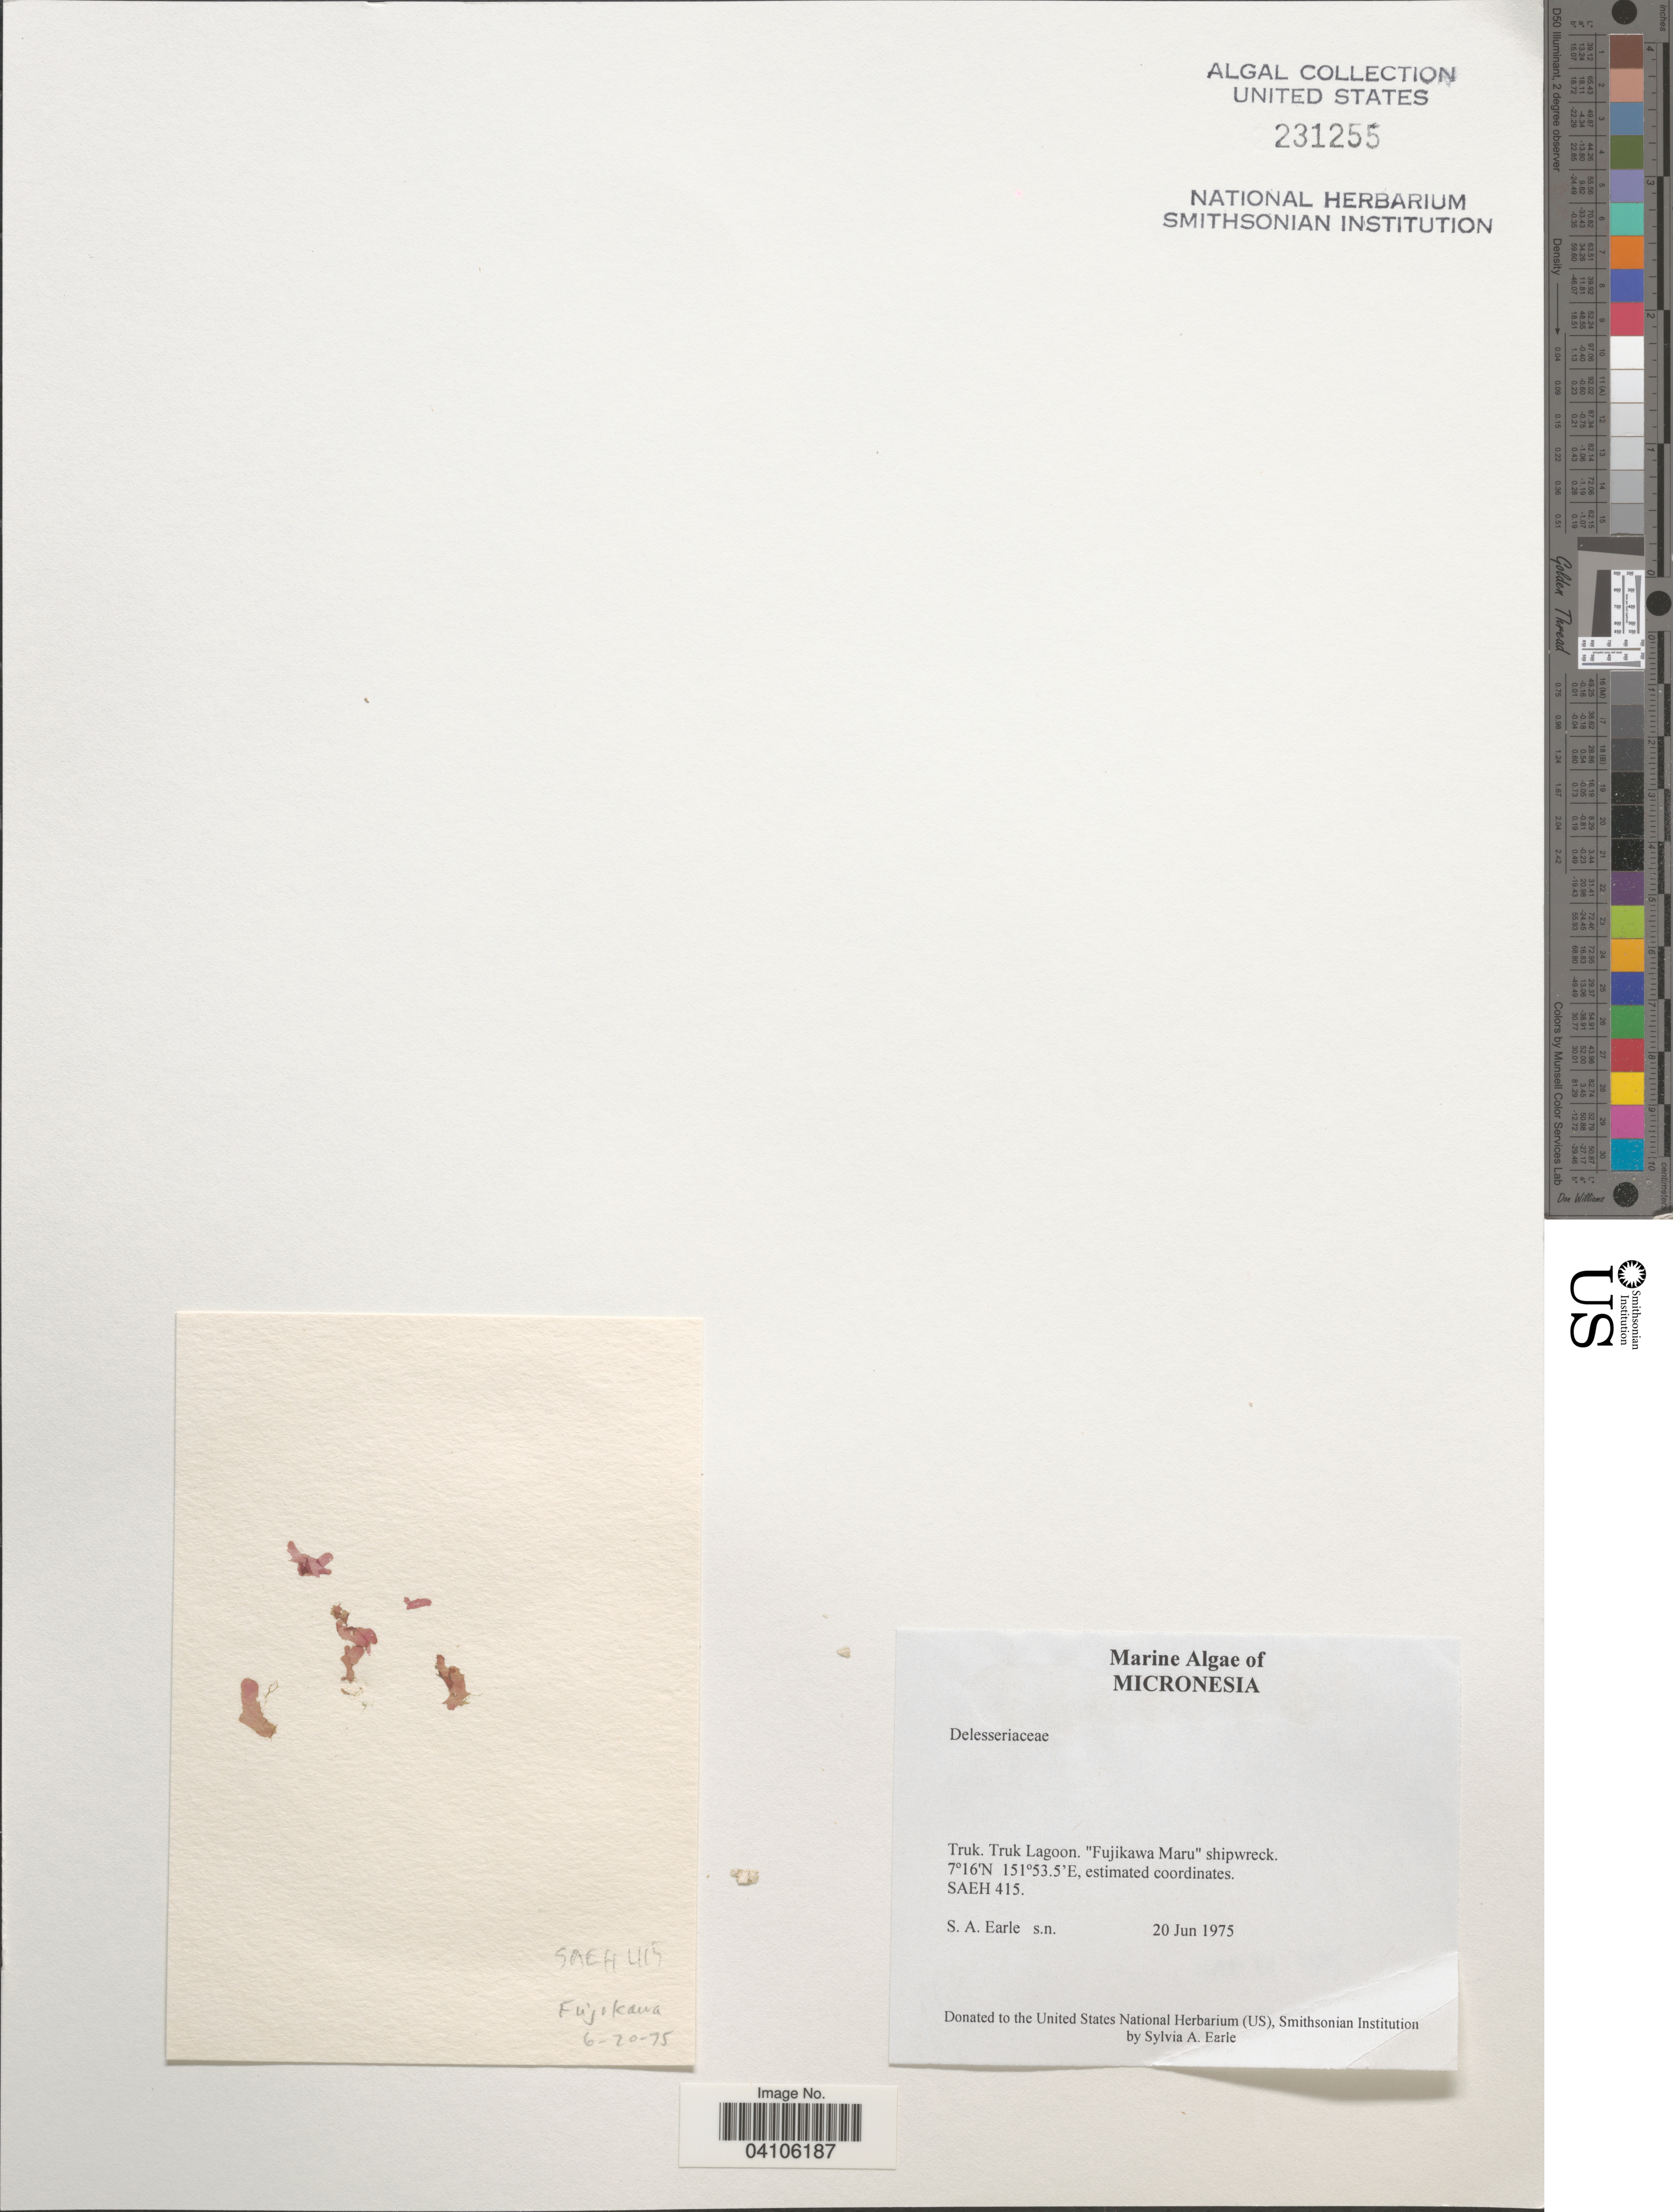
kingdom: Plantae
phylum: Rhodophyta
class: Florideophyceae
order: Ceramiales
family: Delesseriaceae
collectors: S. A. Earle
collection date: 1975-06-20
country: Micronesia, Federated States of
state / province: Truk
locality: Truk Lagoon. "Fujikawa Maru" shipwreck. SAEH 415.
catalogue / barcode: US 231255